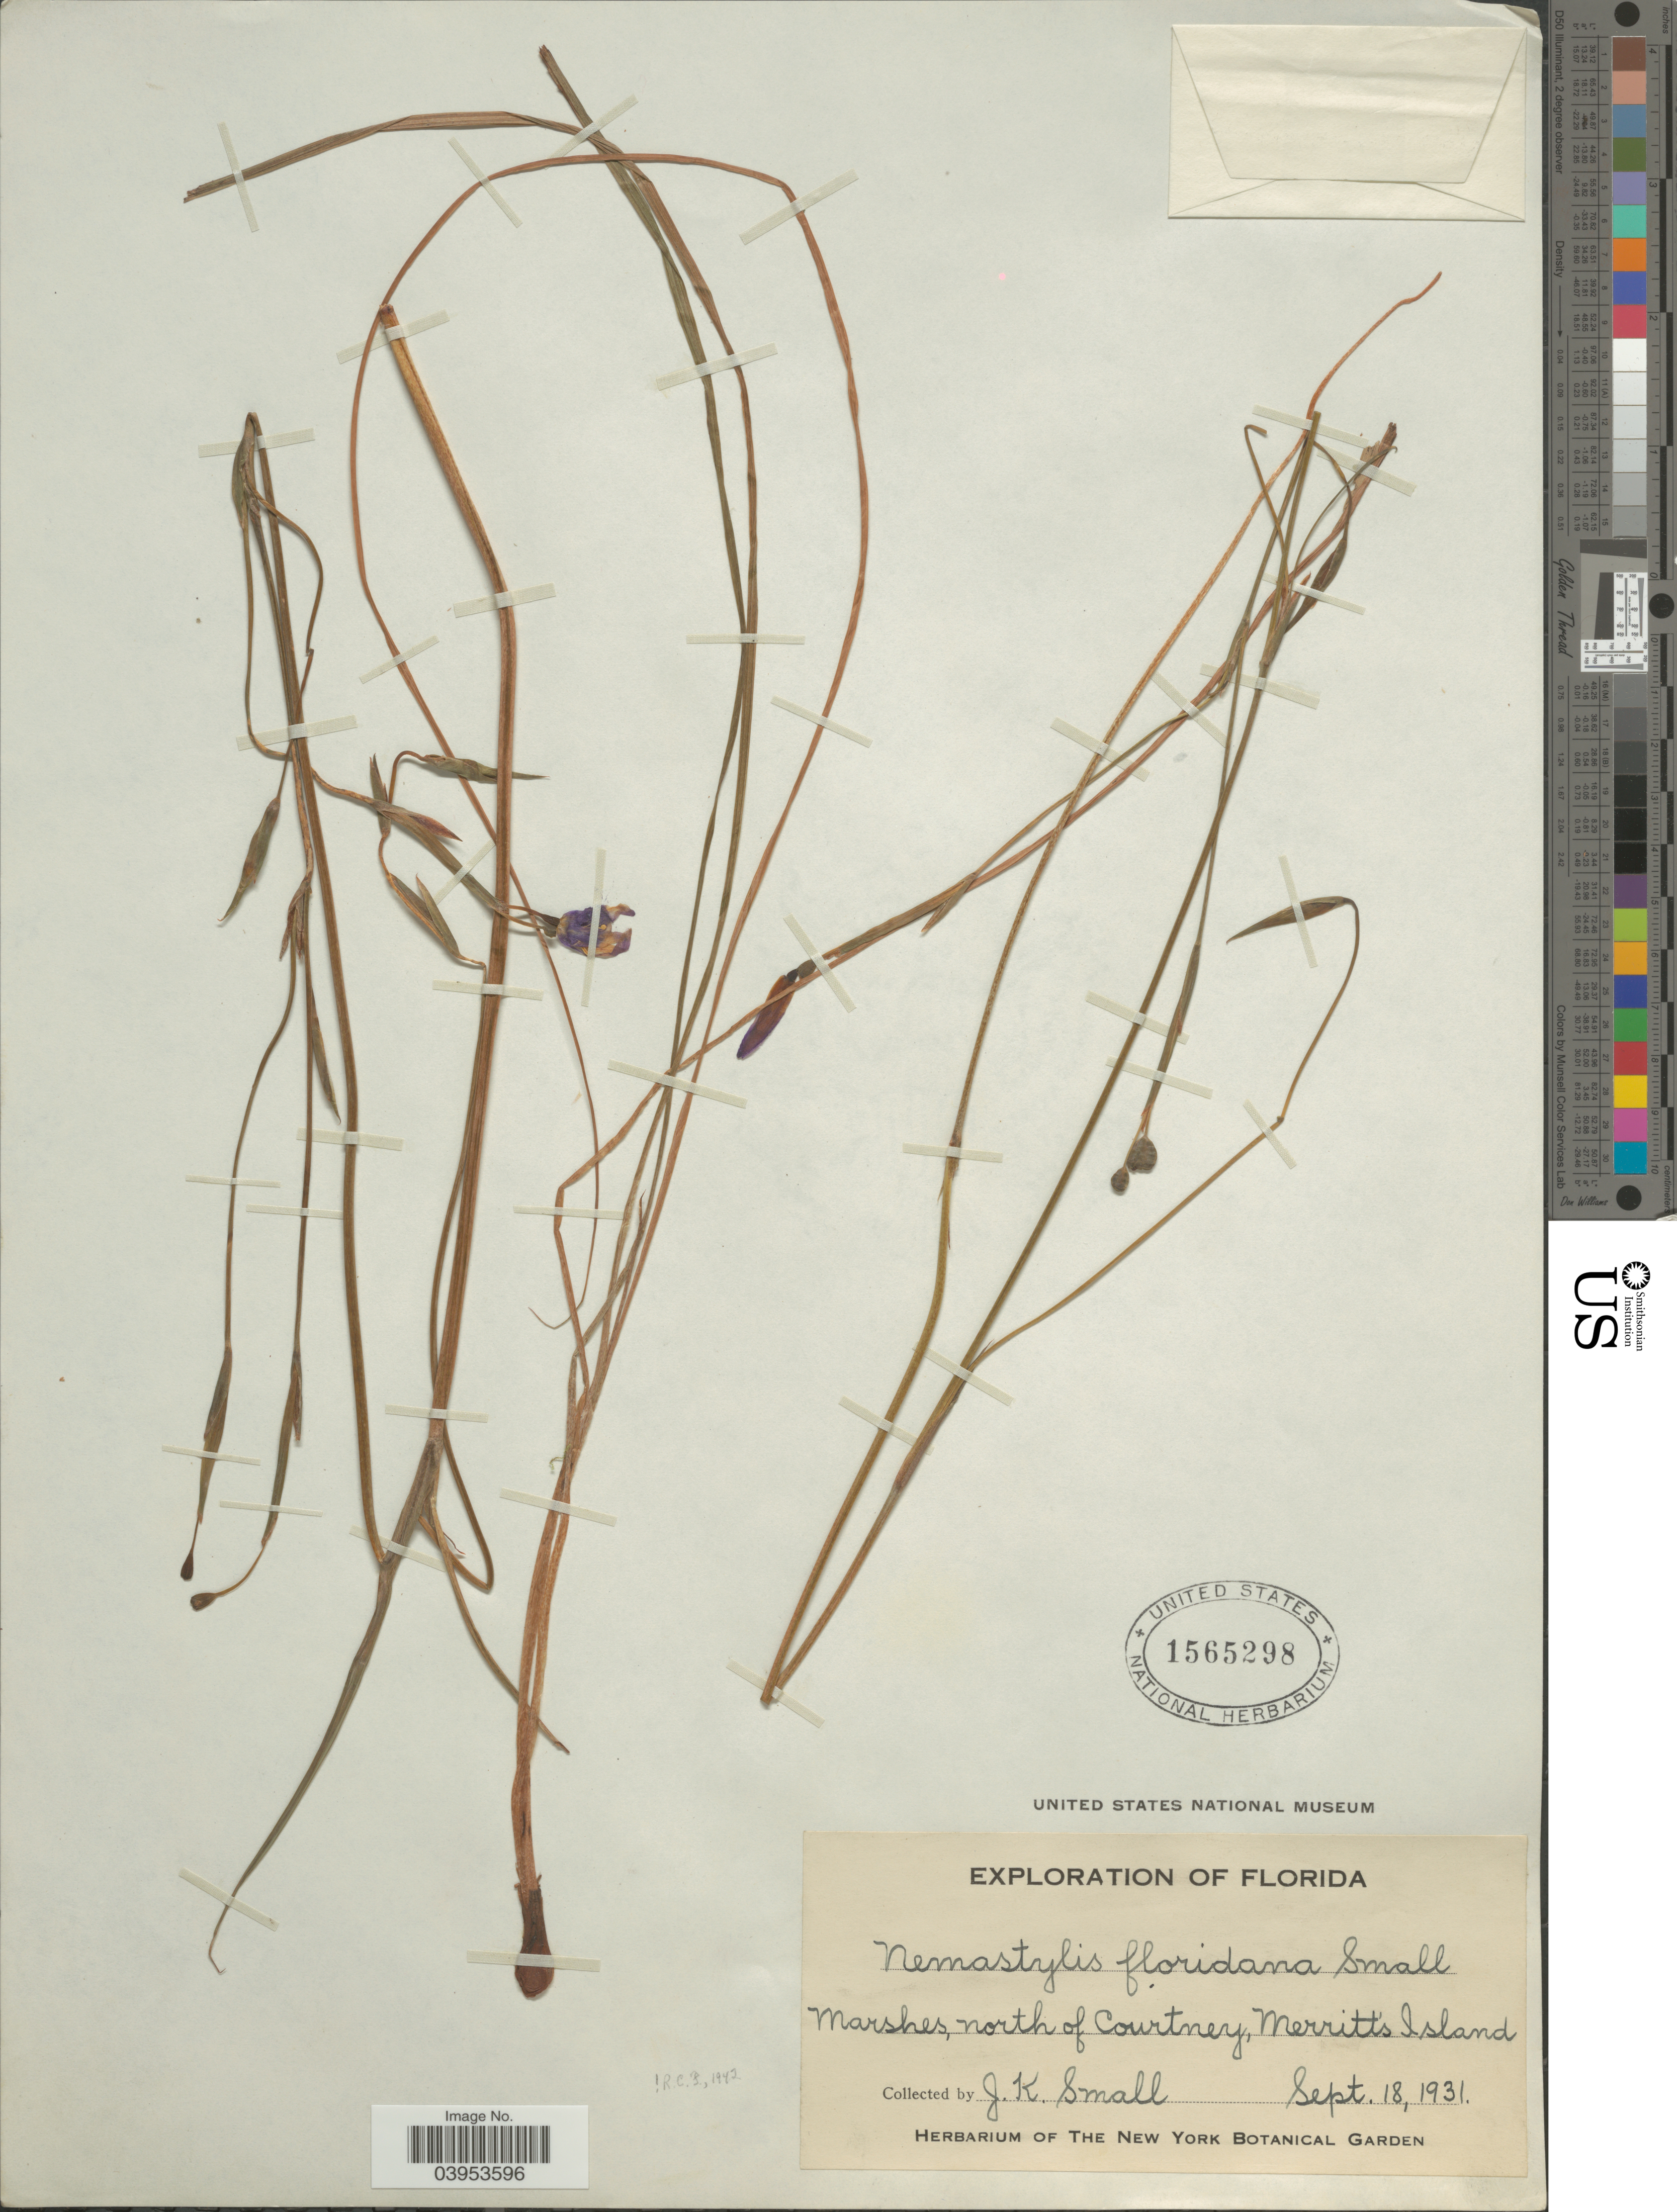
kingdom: Plantae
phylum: Tracheophyta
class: Liliopsida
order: Asparagales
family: Iridaceae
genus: Nemastylis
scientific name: Nemastylis floridana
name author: Small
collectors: J. K. Small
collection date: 1931-09-18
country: United States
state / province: Florida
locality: Marshes, north of Courtney, Merritt's Island.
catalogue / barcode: US 1565298